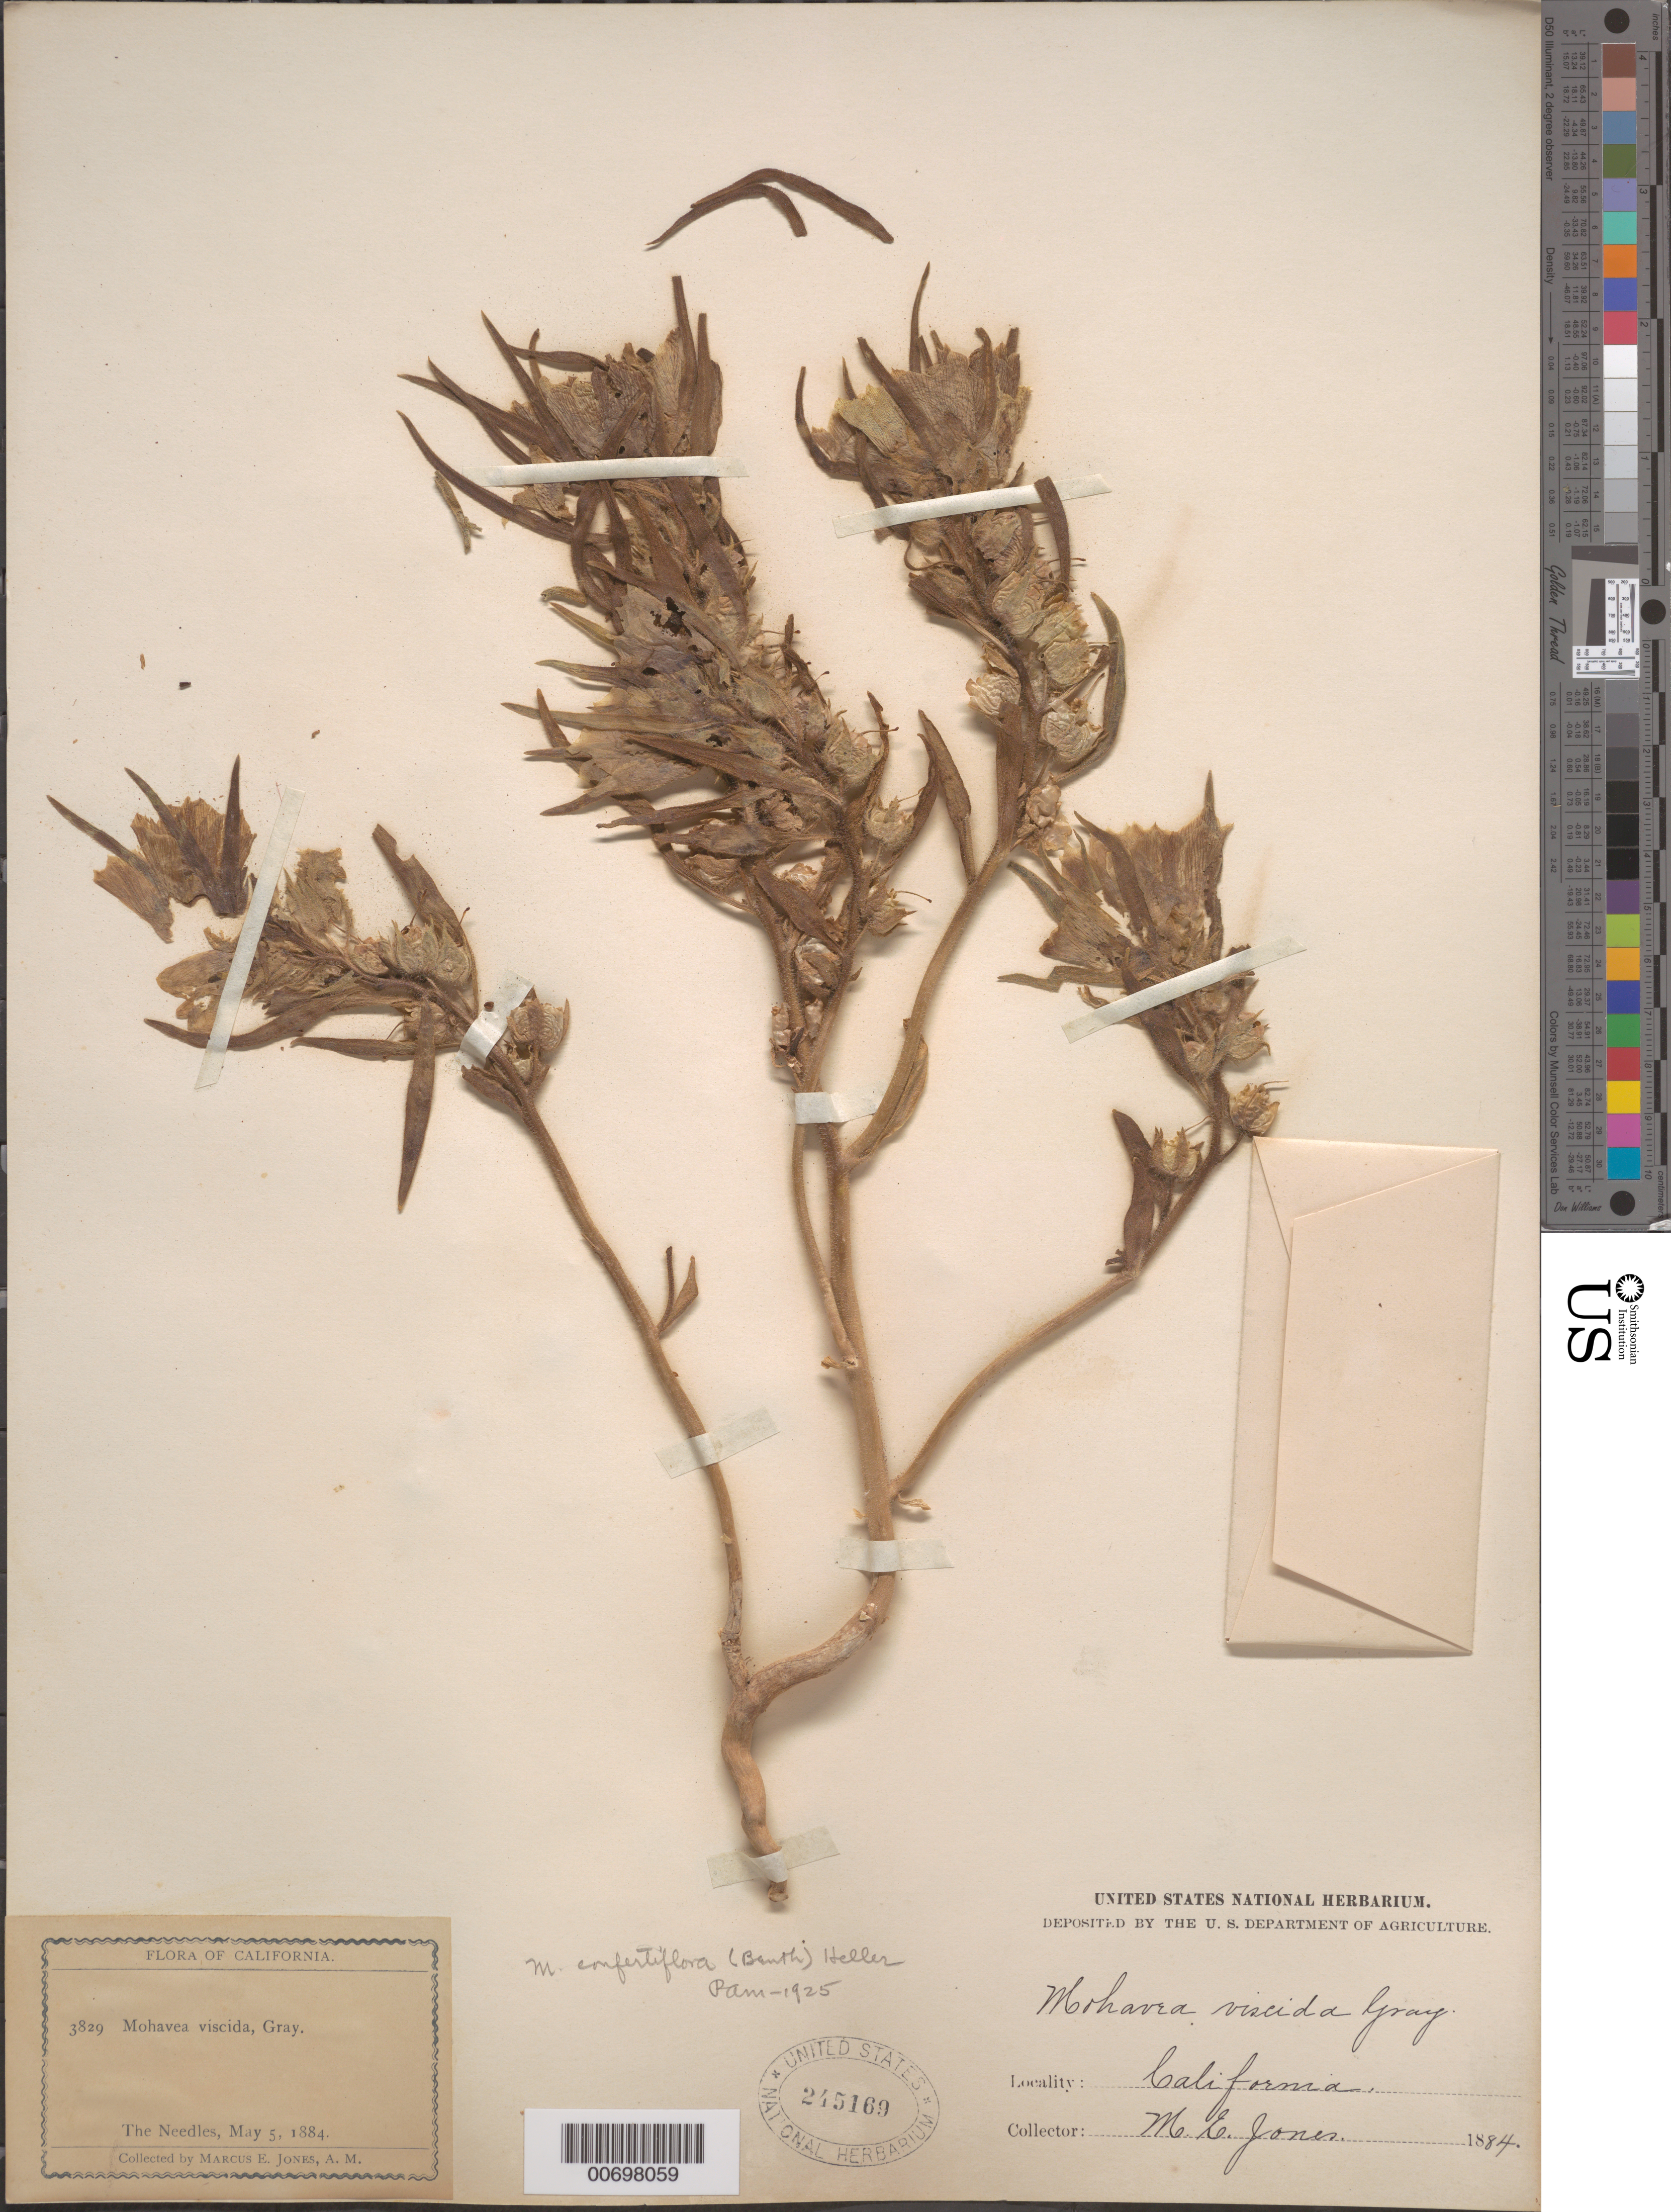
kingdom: Plantae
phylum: Tracheophyta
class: Magnoliopsida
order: Lamiales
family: Plantaginaceae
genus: Mohavea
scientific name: Mohavea confertiflora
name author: (A. DC.) A. Heller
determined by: Munz, Philip A.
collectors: M. E. Jones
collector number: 3829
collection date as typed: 05 May 1884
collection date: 1884-05-05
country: United States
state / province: California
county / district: San Bernardino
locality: The Needles.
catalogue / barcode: US 245169